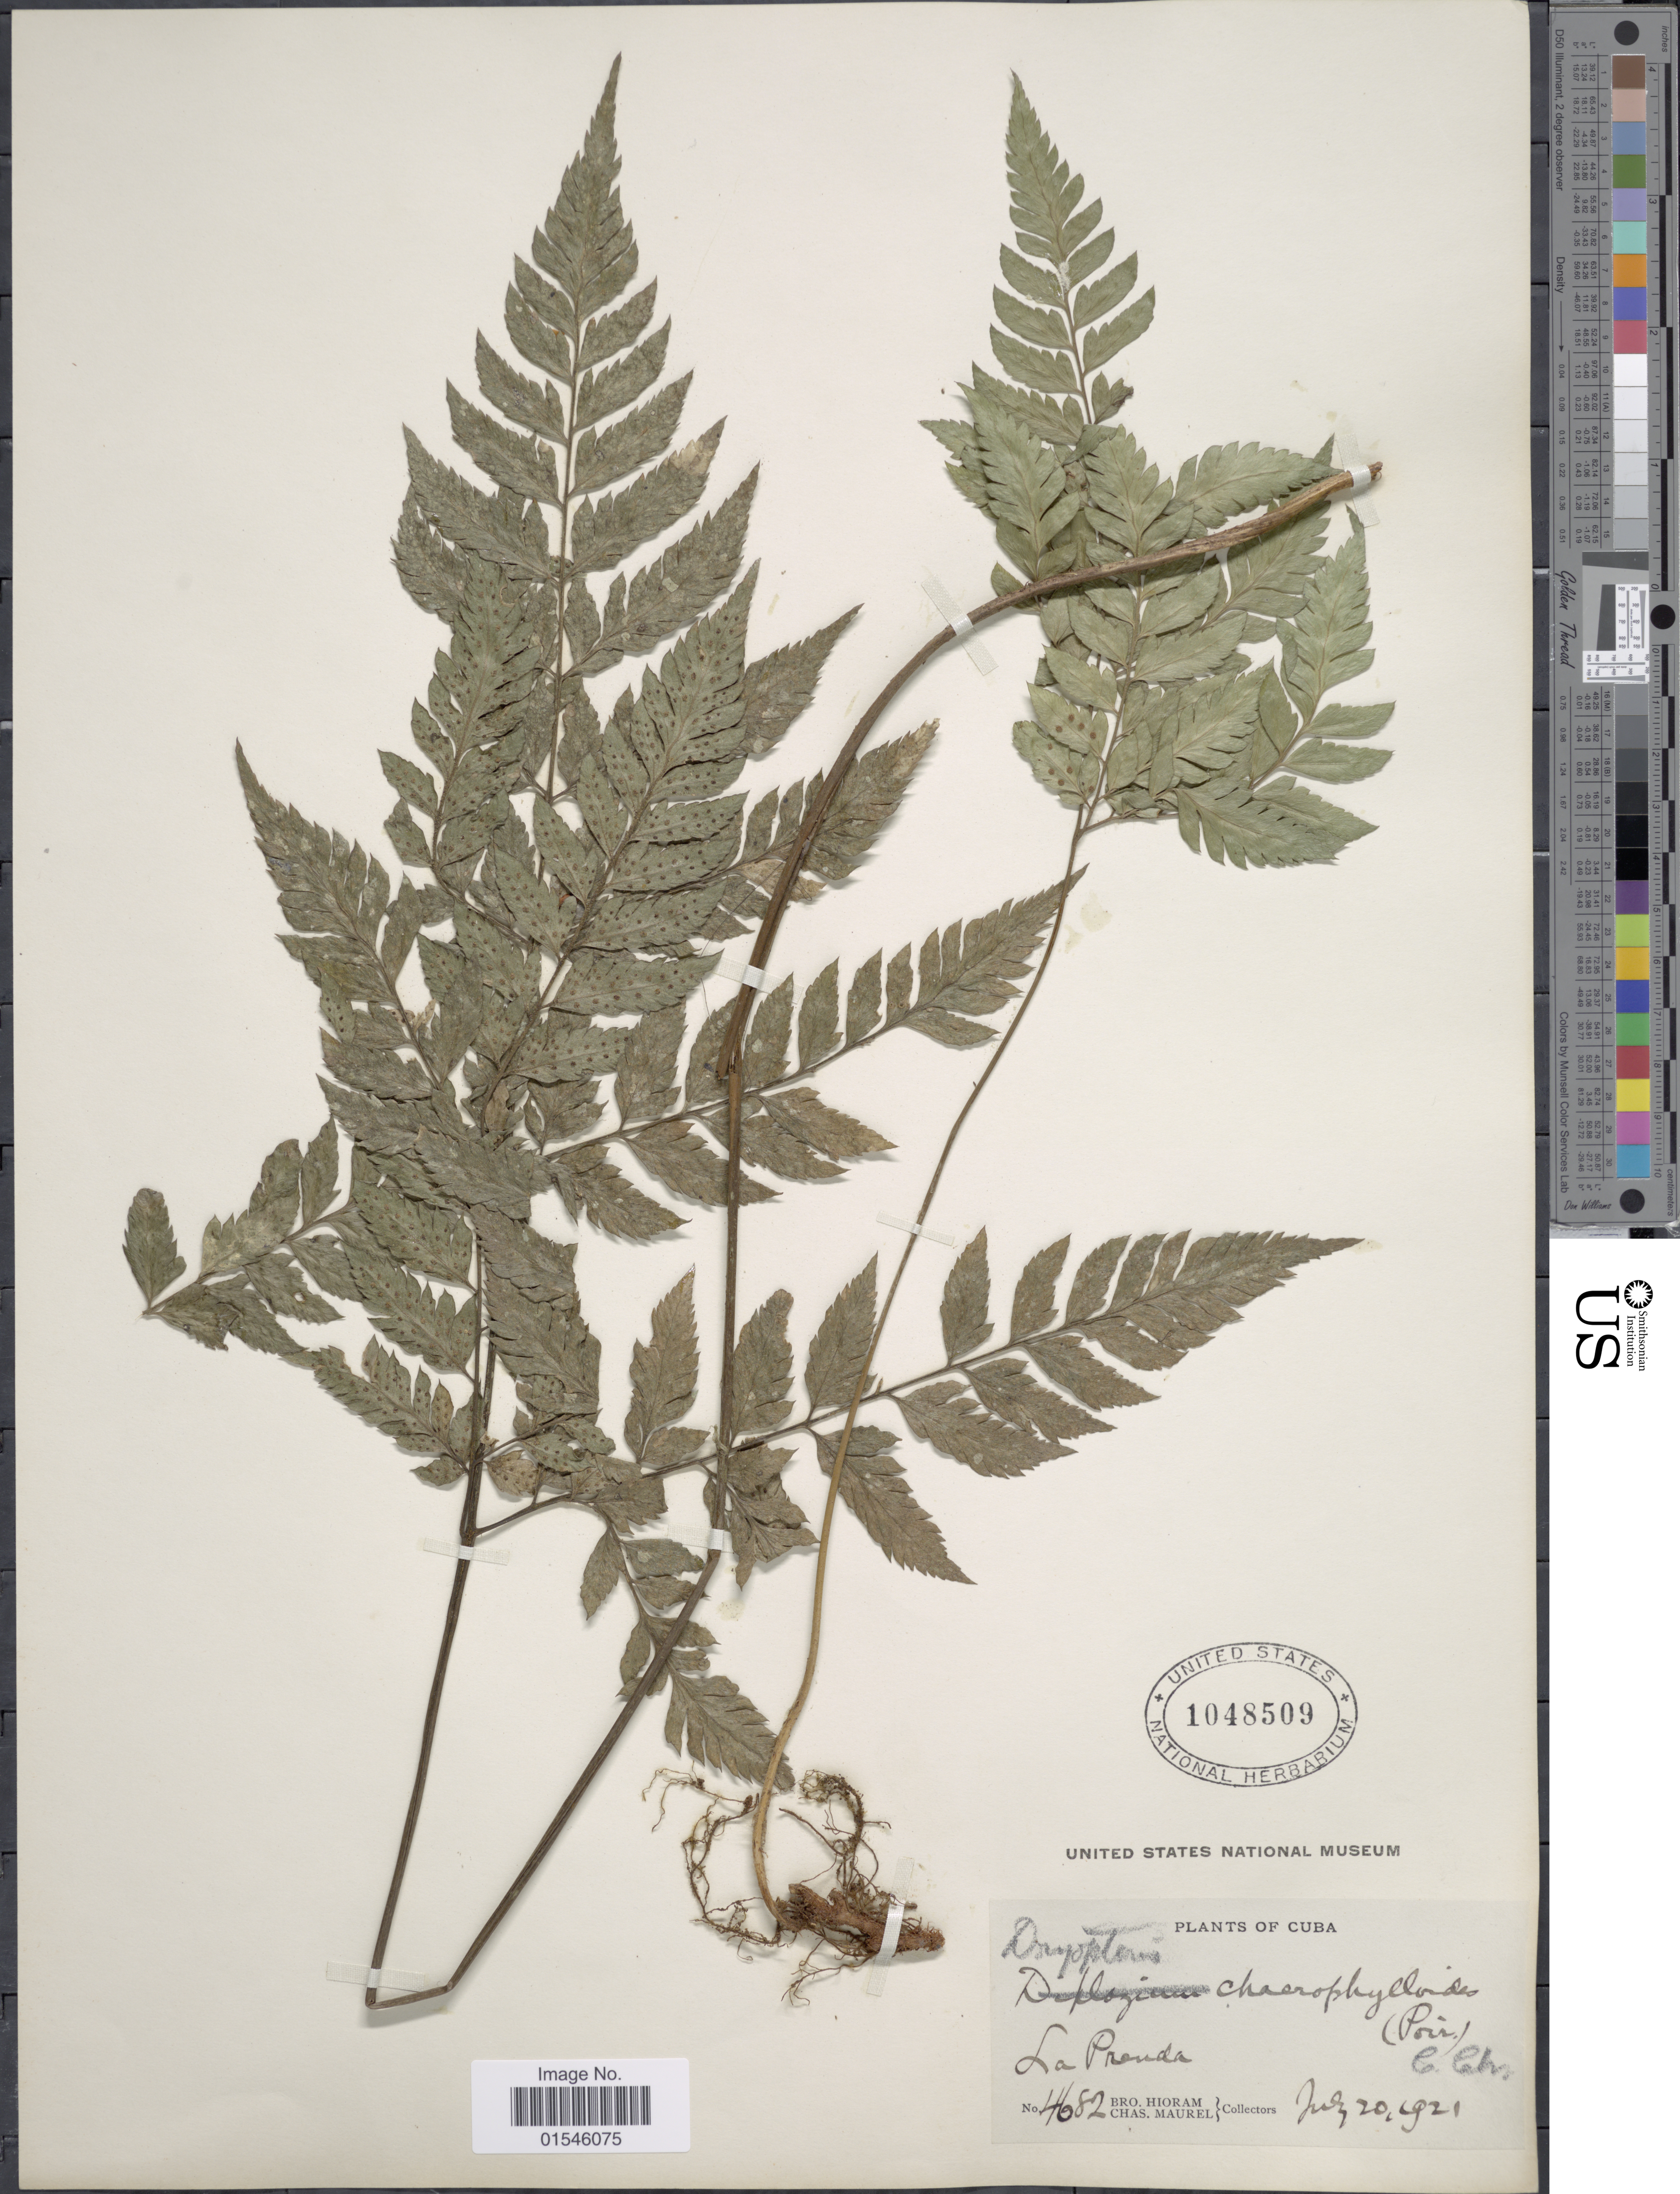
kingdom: Plantae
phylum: Tracheophyta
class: Polypodiopsida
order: Polypodiales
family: Dryopteridaceae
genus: Polystichopsis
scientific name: Polystichopsis chaerophylloides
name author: (Poir.) C.V. Morton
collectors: Bro. Hioram & C. Maurel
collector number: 4682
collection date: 1921-07-20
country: Cuba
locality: La Prenda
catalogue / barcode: US 1048509